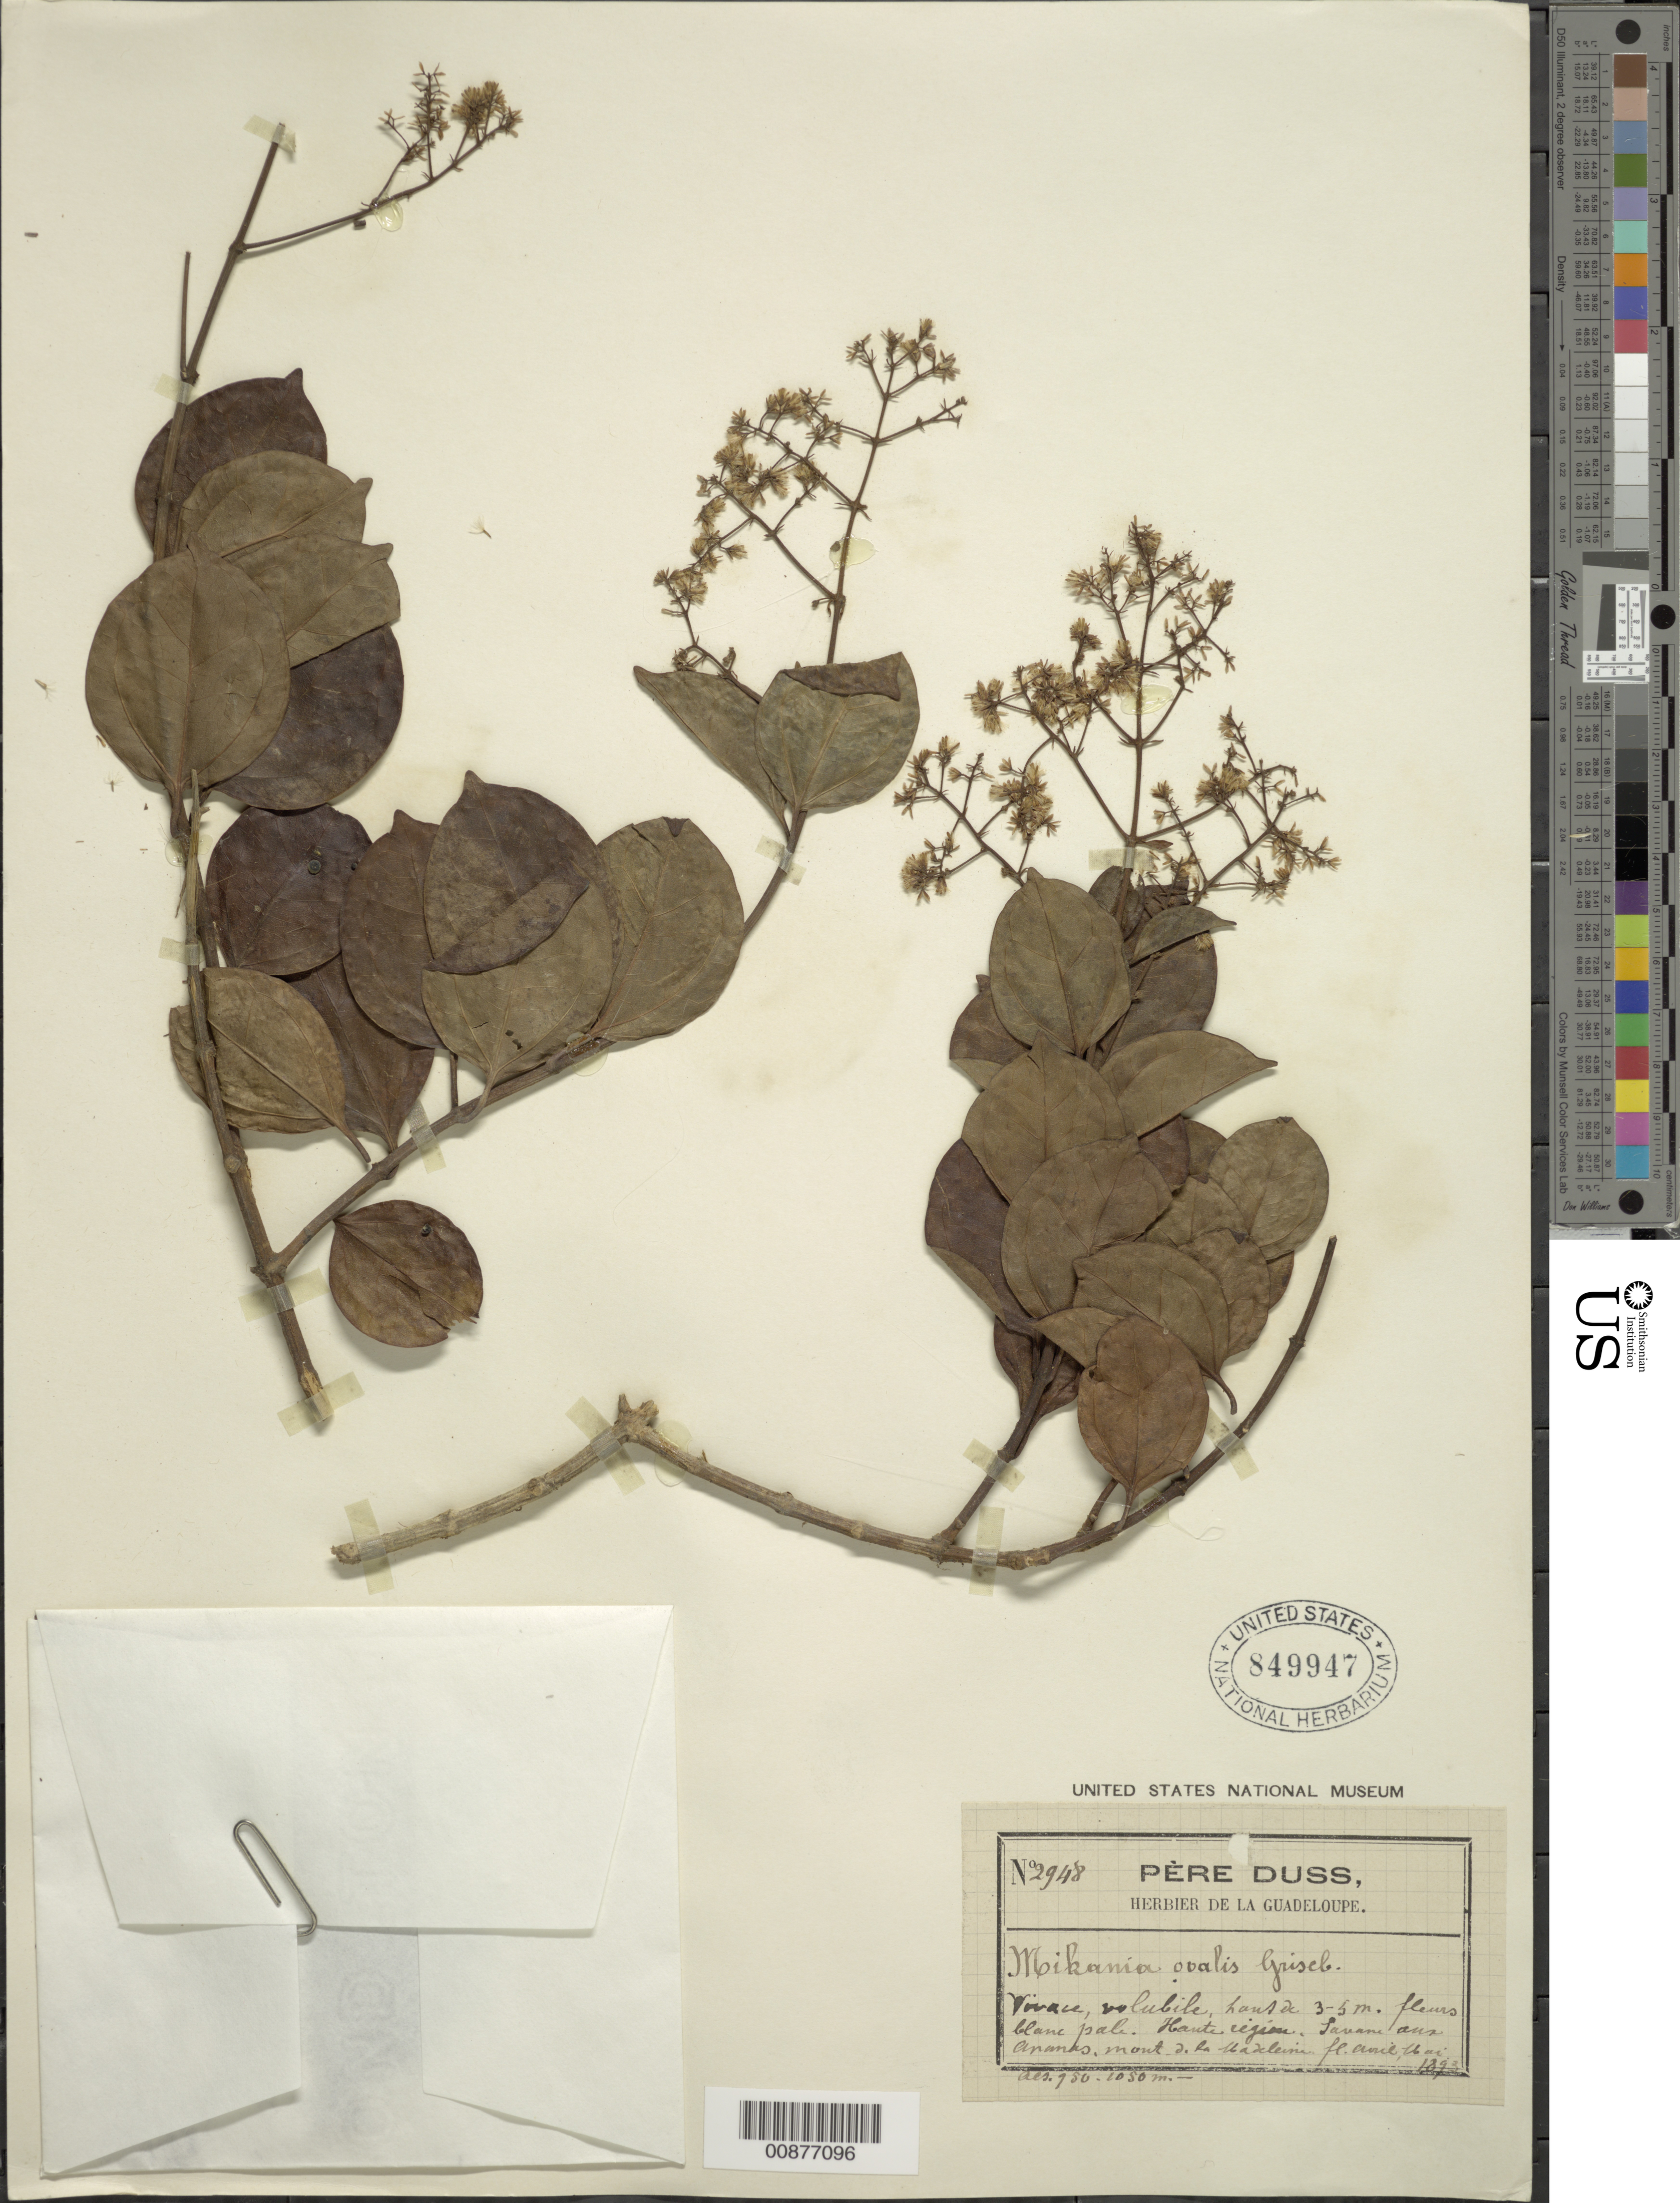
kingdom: Plantae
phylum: Tracheophyta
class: Magnoliopsida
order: Asterales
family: Asteraceae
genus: Mikania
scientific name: Mikania ovalis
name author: Griseb.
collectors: Père Duss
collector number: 2948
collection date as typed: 1893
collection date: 1893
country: Guadeloupe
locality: Savane aux Ananas, mont de la Madeleine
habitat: Savane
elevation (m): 950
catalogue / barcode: US 849947